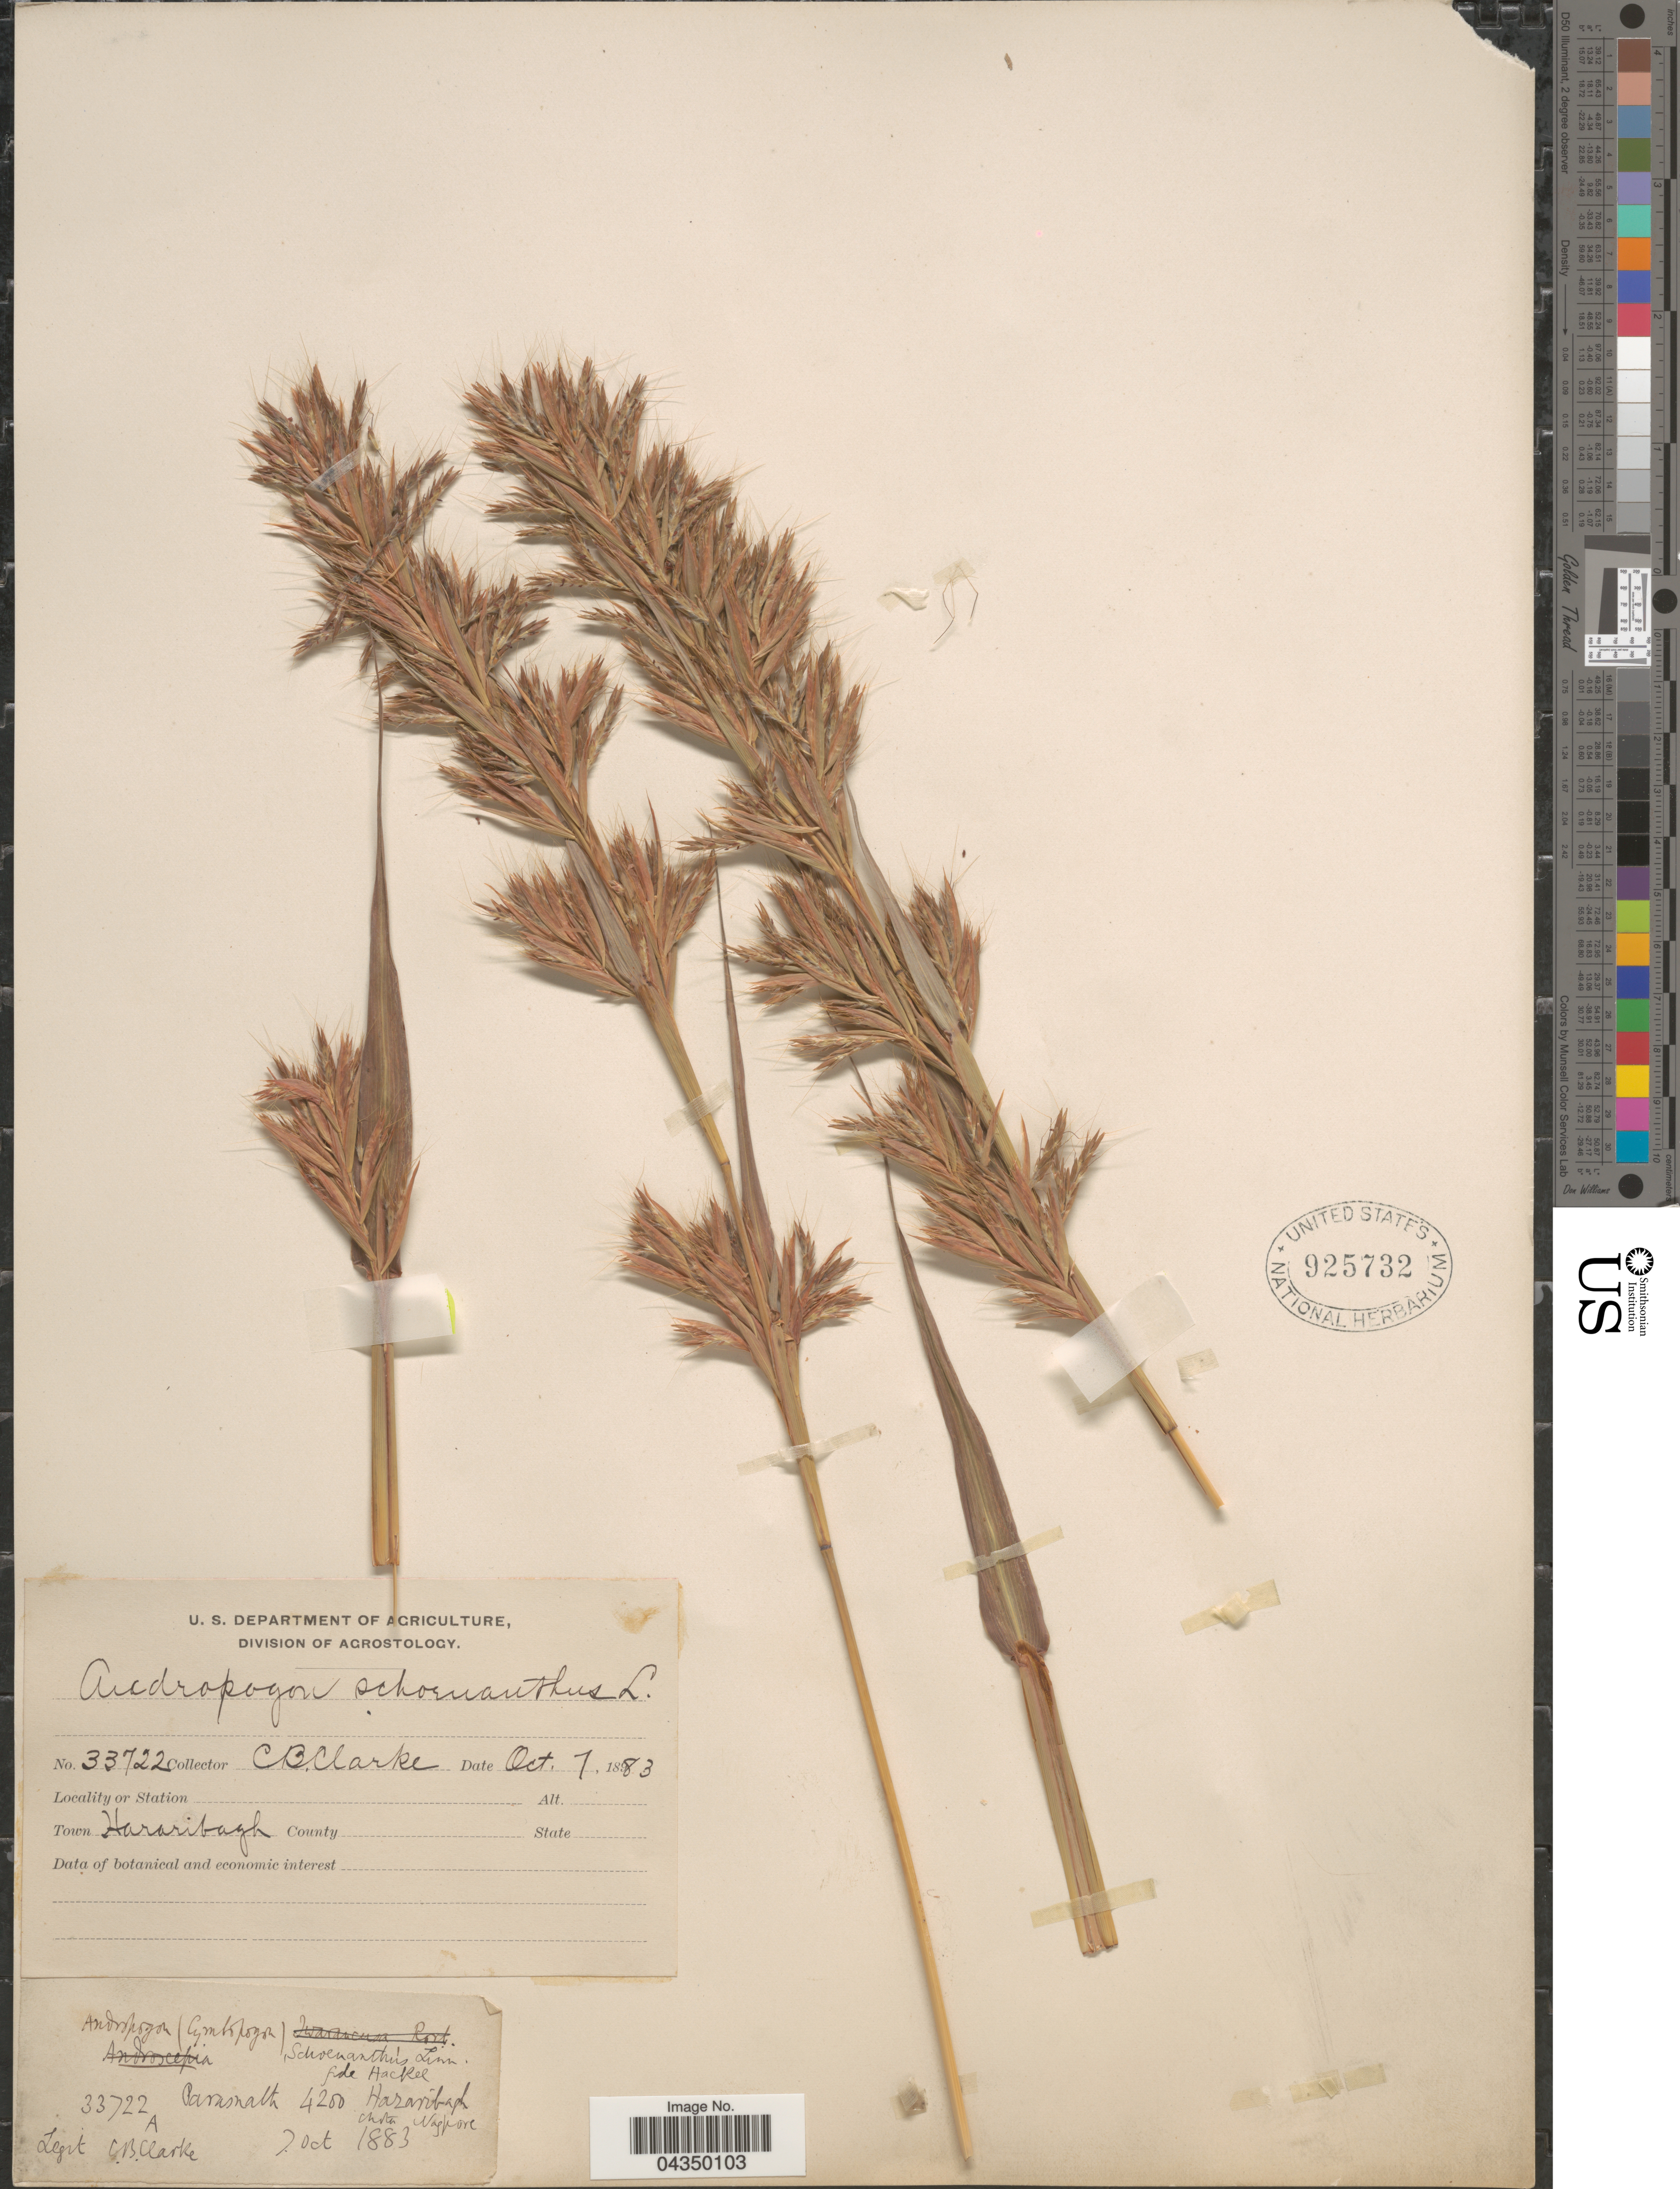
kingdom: Plantae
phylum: Tracheophyta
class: Liliopsida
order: Poales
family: Poaceae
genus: Cymbopogon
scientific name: Cymbopogon schoenanthus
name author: (L.) Spreng.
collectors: C. B. Clarke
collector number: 33722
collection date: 1883-10-07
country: India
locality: Parasnath. Town Hazaribagh. Chota Nagpore.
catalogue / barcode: US 925732